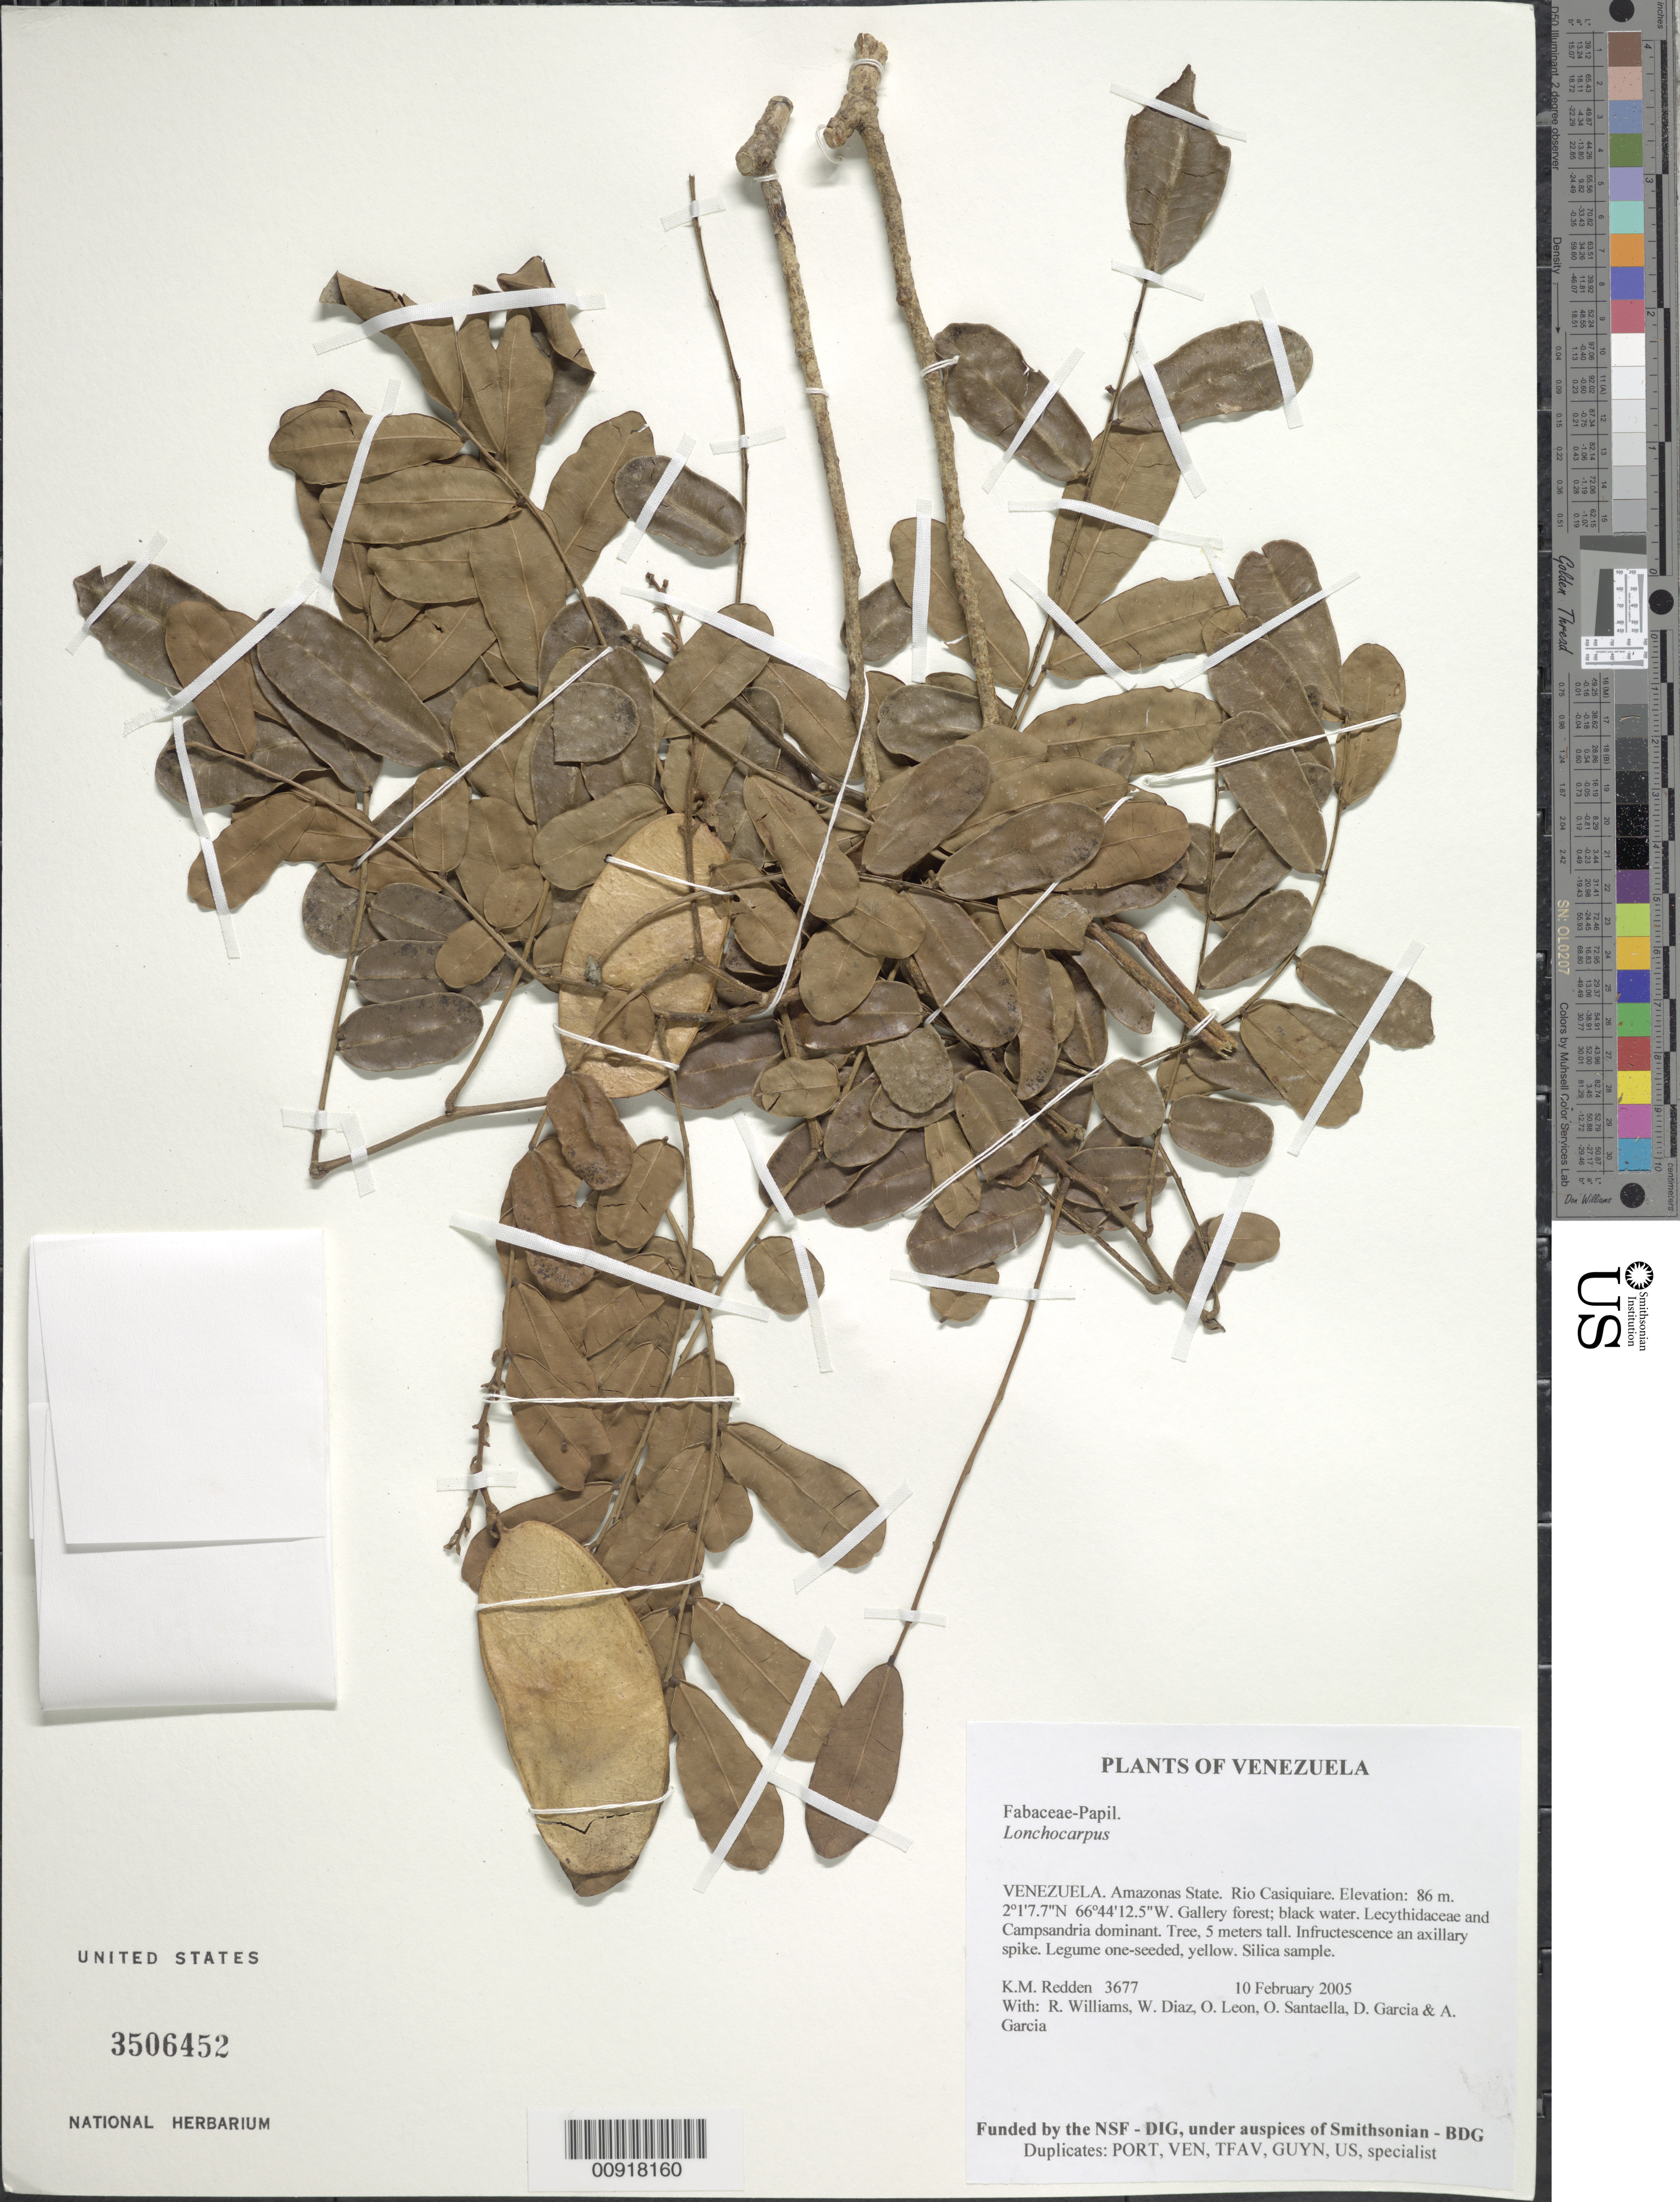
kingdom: Plantae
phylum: Tracheophyta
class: Magnoliopsida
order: Fabales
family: Fabaceae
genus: Lonchocarpus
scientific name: Lonchocarpus sp.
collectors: K. M. Redden, R. Williams, W. Díaz P., O. León, O. Santaella, D. Garcia & A. Garcia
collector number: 3677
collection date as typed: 10 February 2005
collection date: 2005-02-10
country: Venezuela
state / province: Amazonas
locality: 23 - Rio Casiquiare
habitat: Gallery forest; black water. Lecythidaceae and Campsiandra dominant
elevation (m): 86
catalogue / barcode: US 3506452